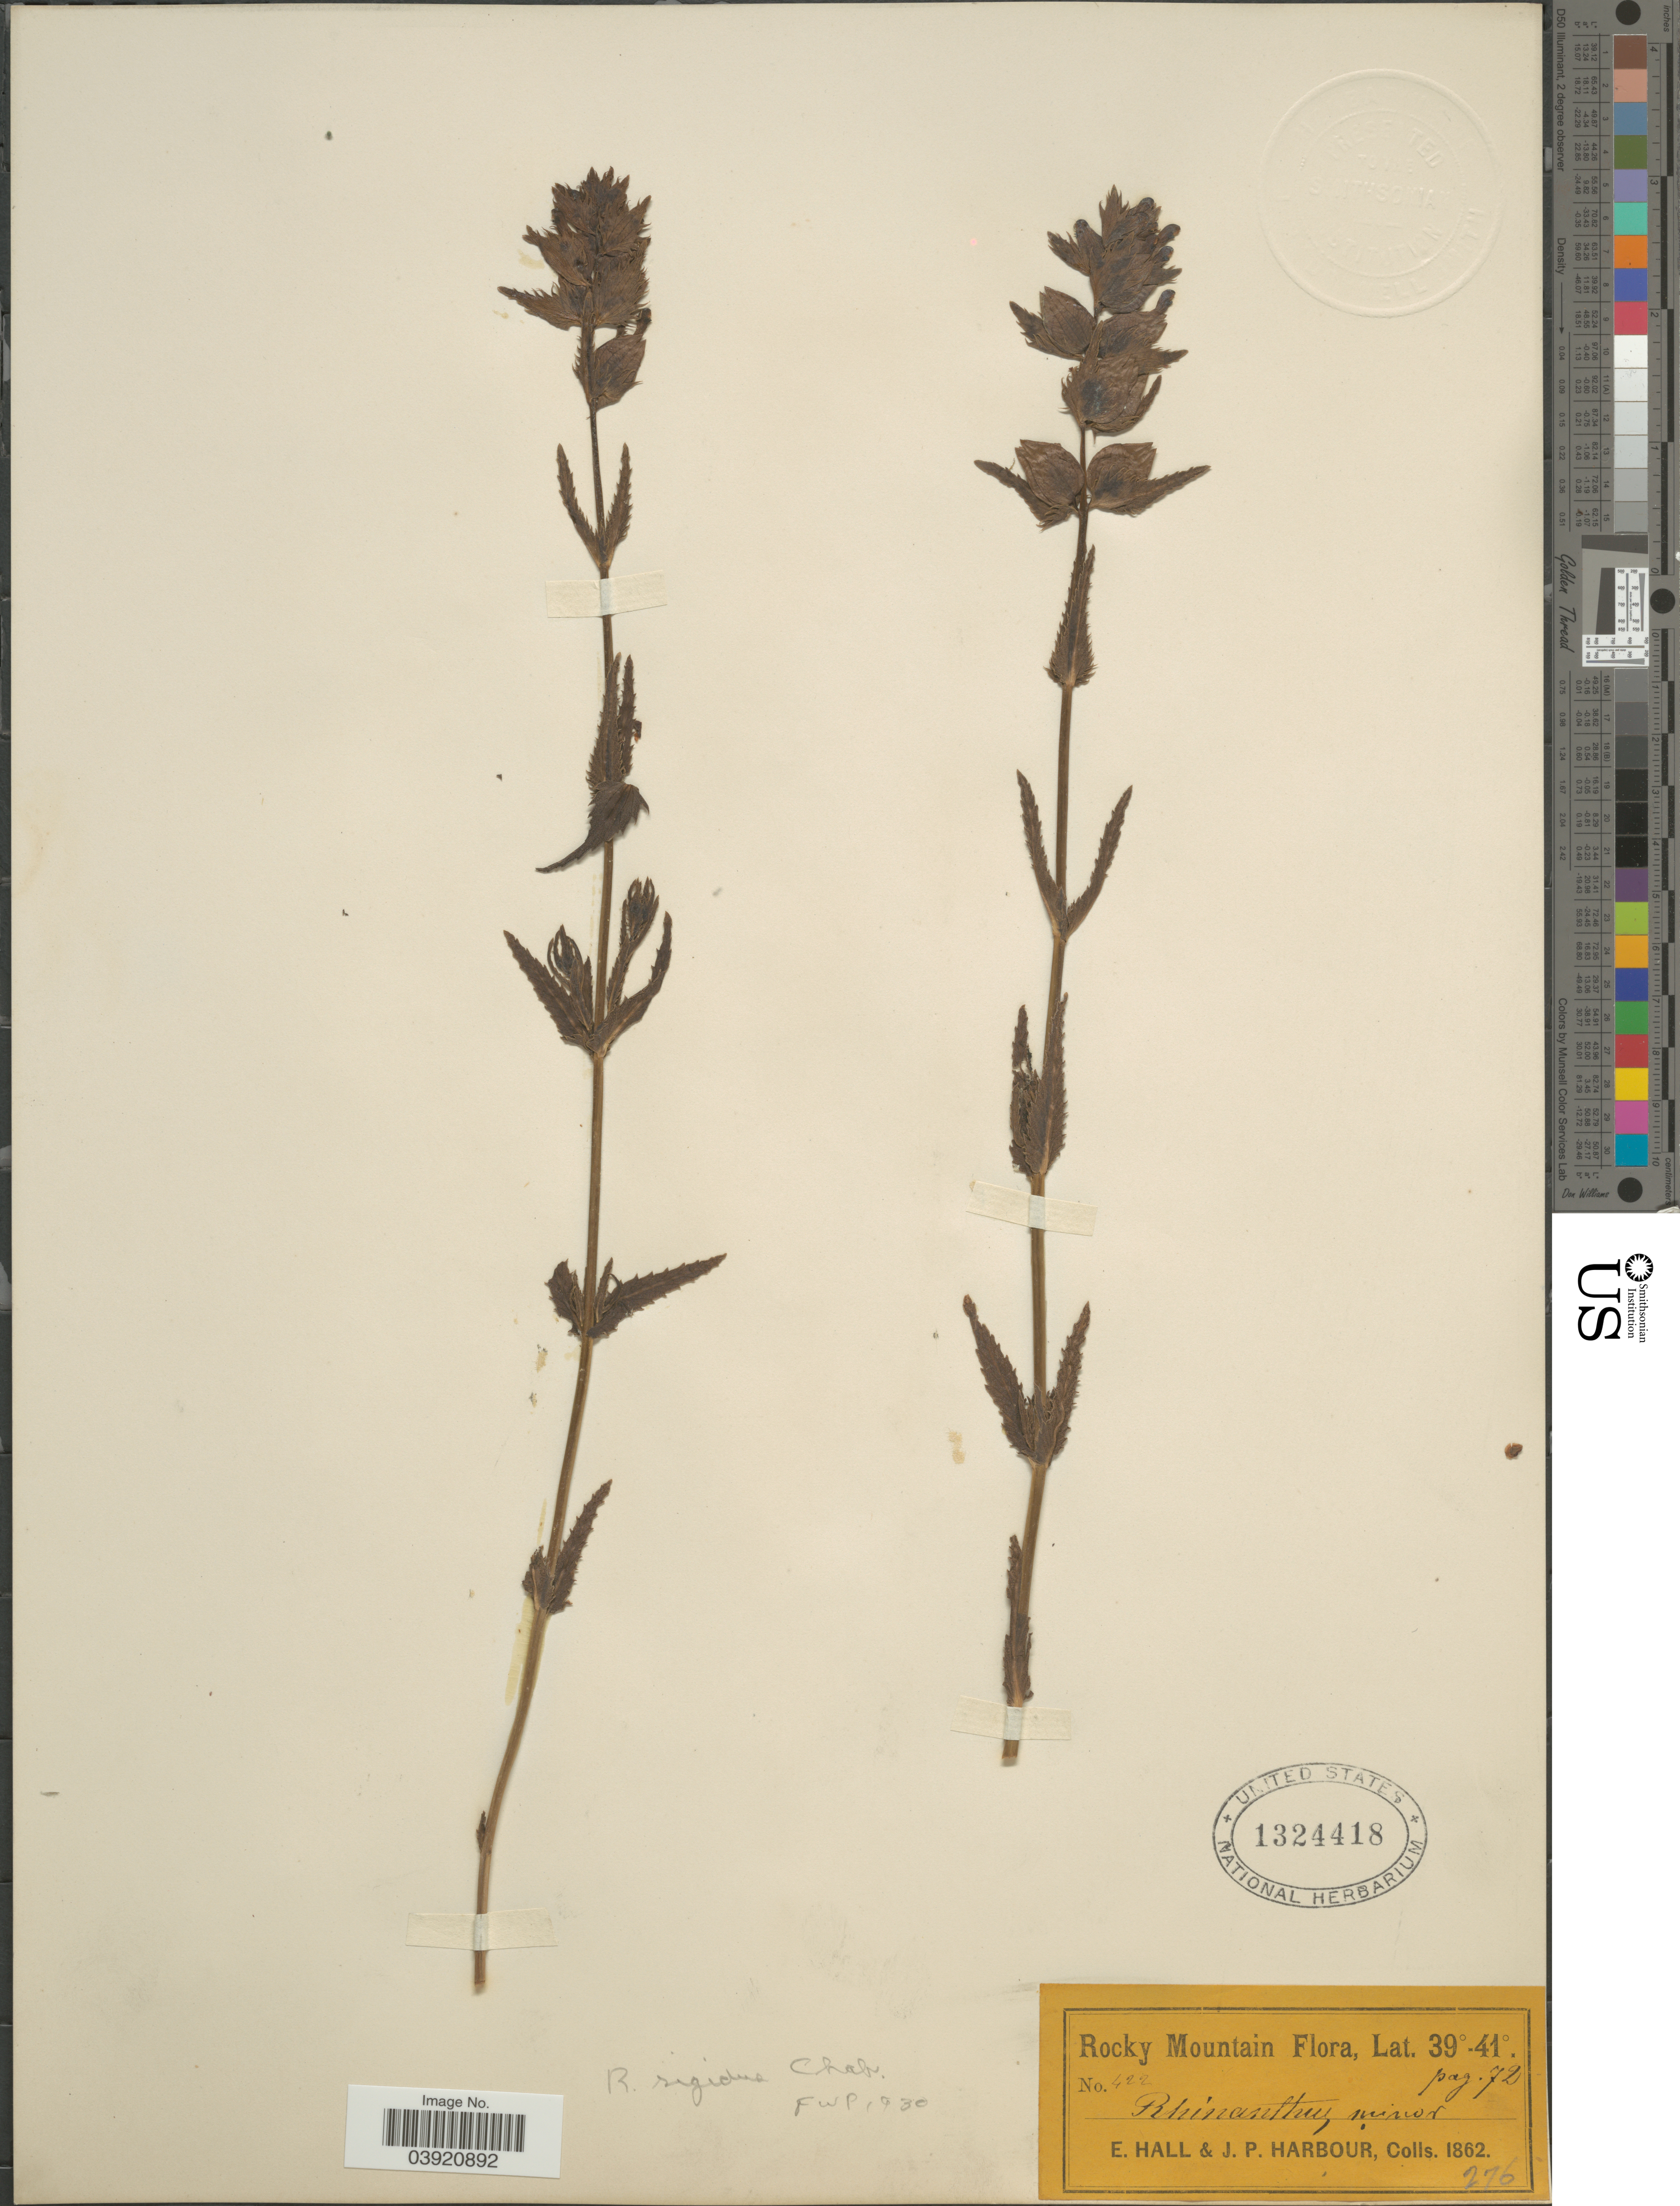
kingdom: Plantae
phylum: Tracheophyta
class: Magnoliopsida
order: Lamiales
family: Orobanchaceae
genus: Rhinanthus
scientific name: Rhinanthus rigidus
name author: Chabert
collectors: E. Hall & J. Harbour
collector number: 422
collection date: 1862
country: United States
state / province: Colorado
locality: Rocky Mountain.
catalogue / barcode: US 1324418